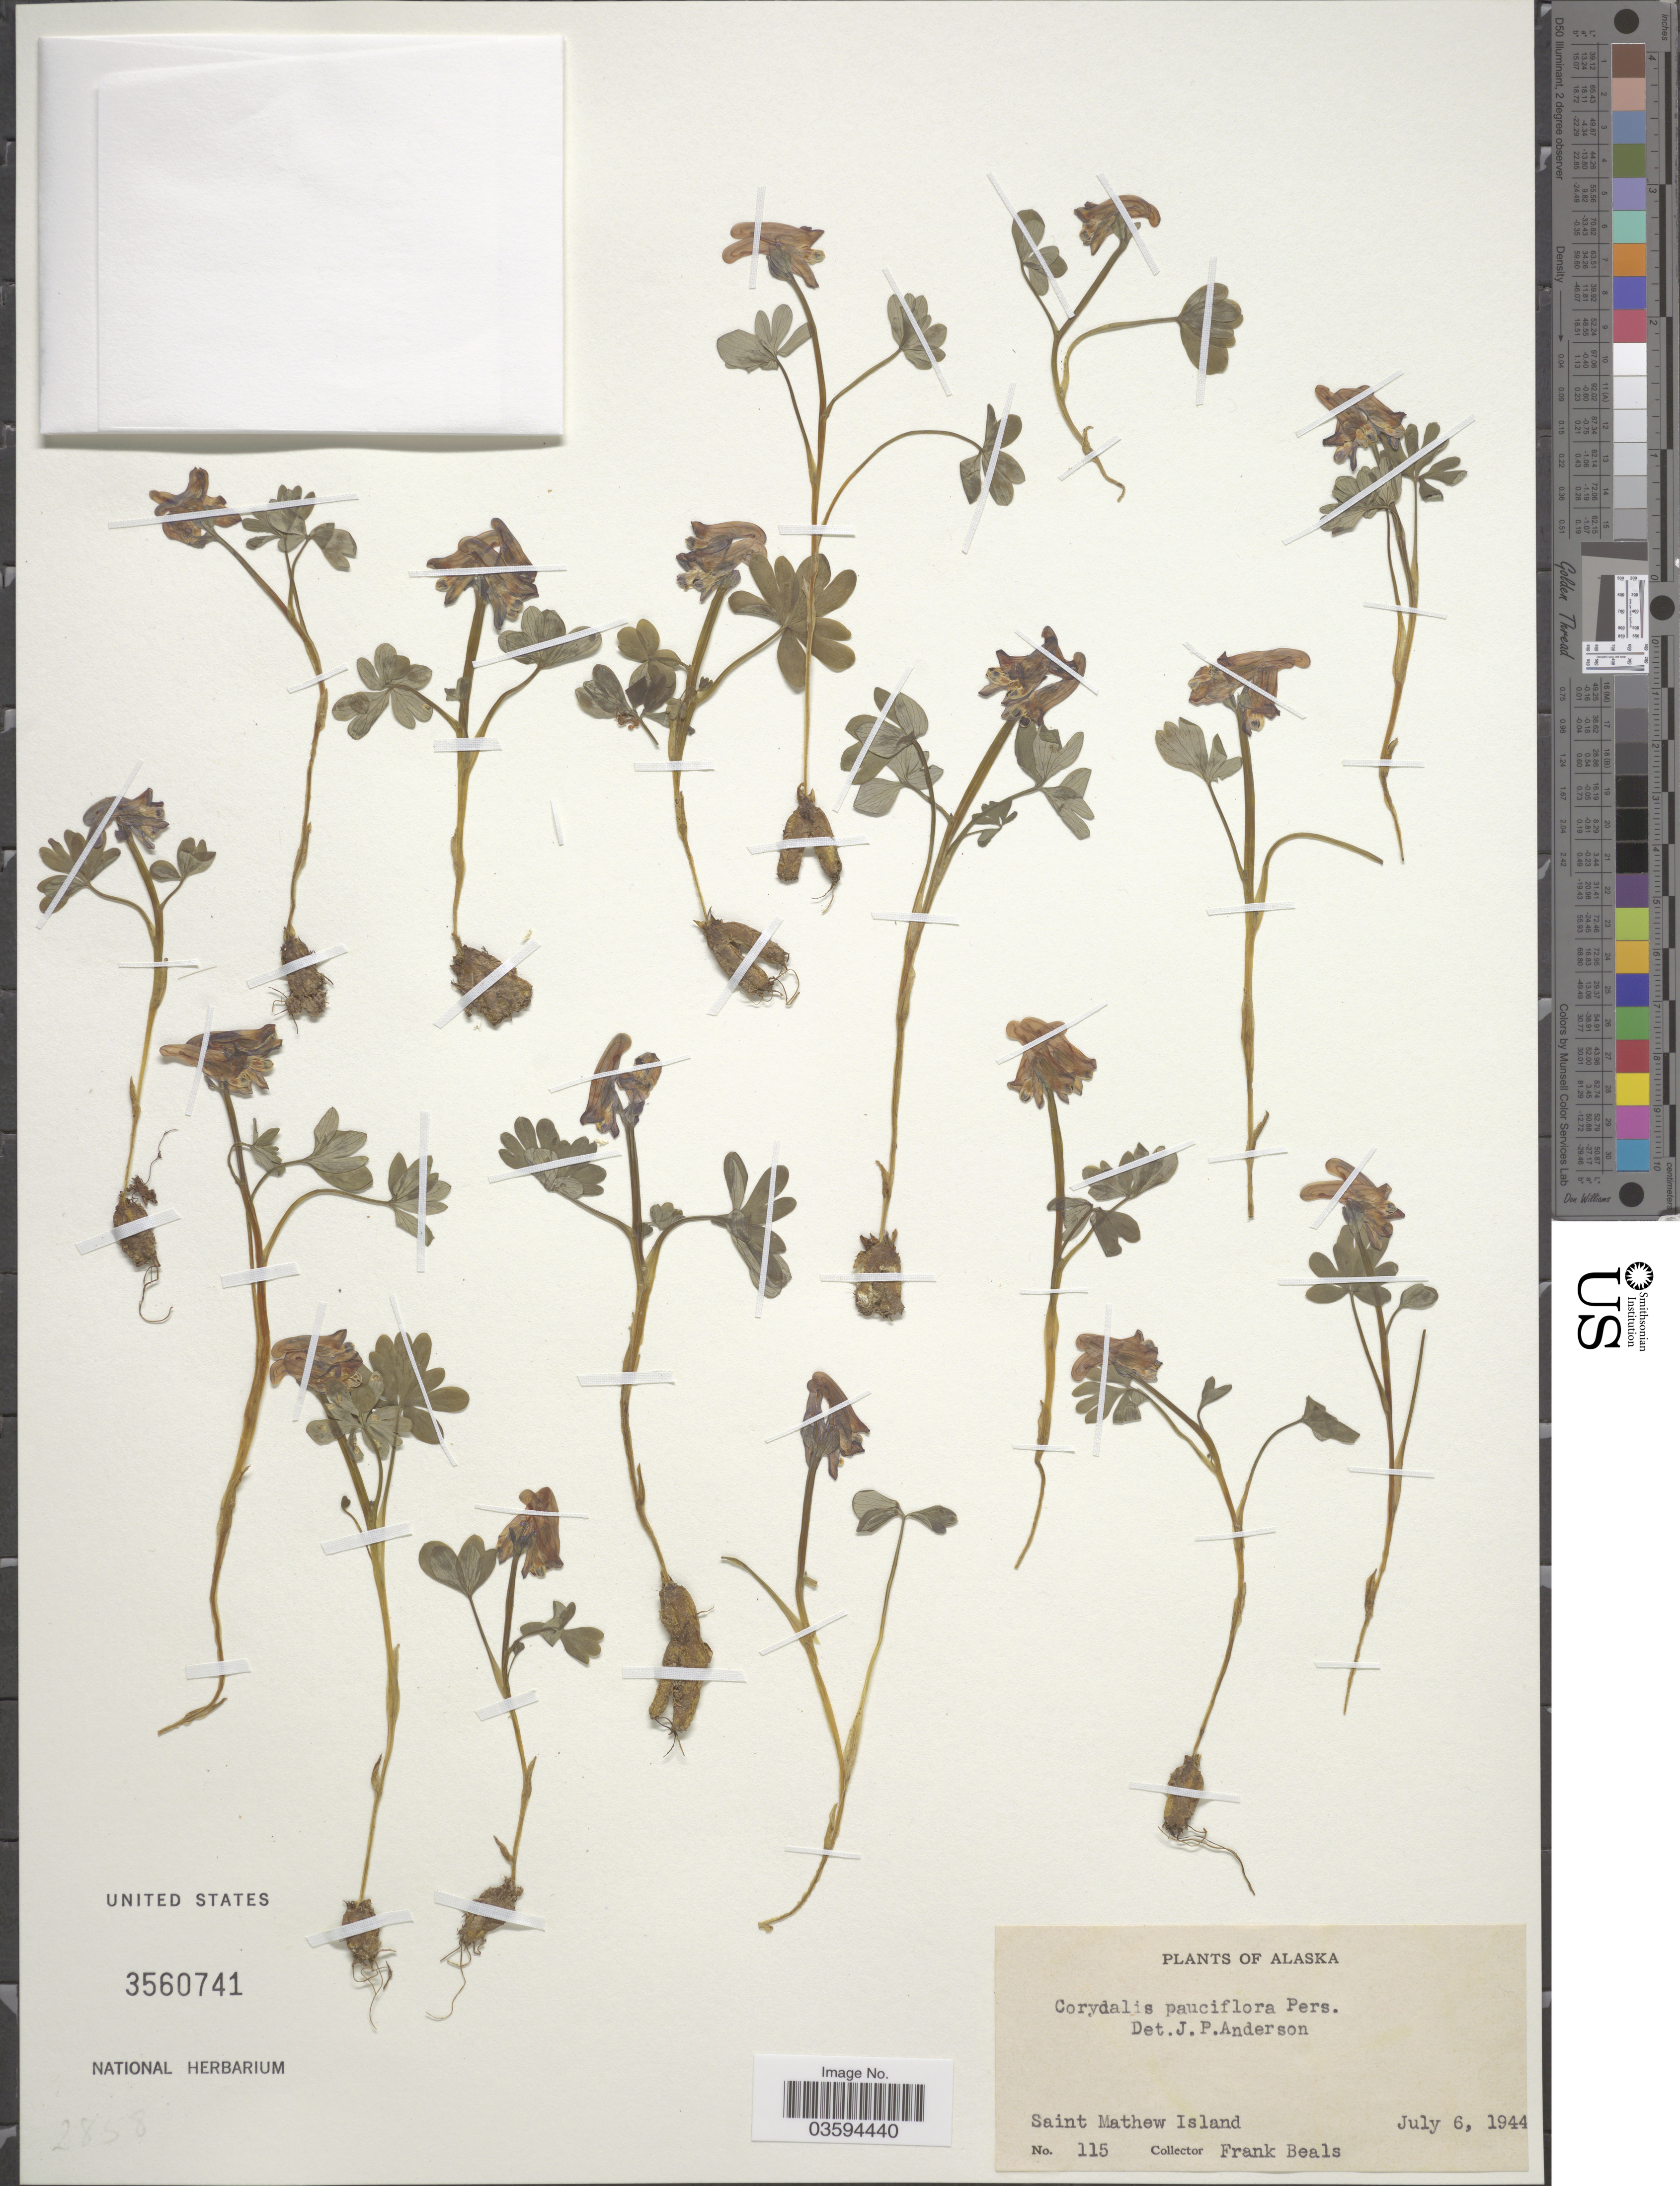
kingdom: Plantae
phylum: Tracheophyta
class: Magnoliopsida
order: Ranunculales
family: Papaveraceae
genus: Corydalis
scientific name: Corydalis pauciflora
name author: (Stephan) Pers.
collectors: F. Beals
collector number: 115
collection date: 1944-07-06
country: United States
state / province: Alaska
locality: Saint Mathew Island.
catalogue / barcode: US 3560741